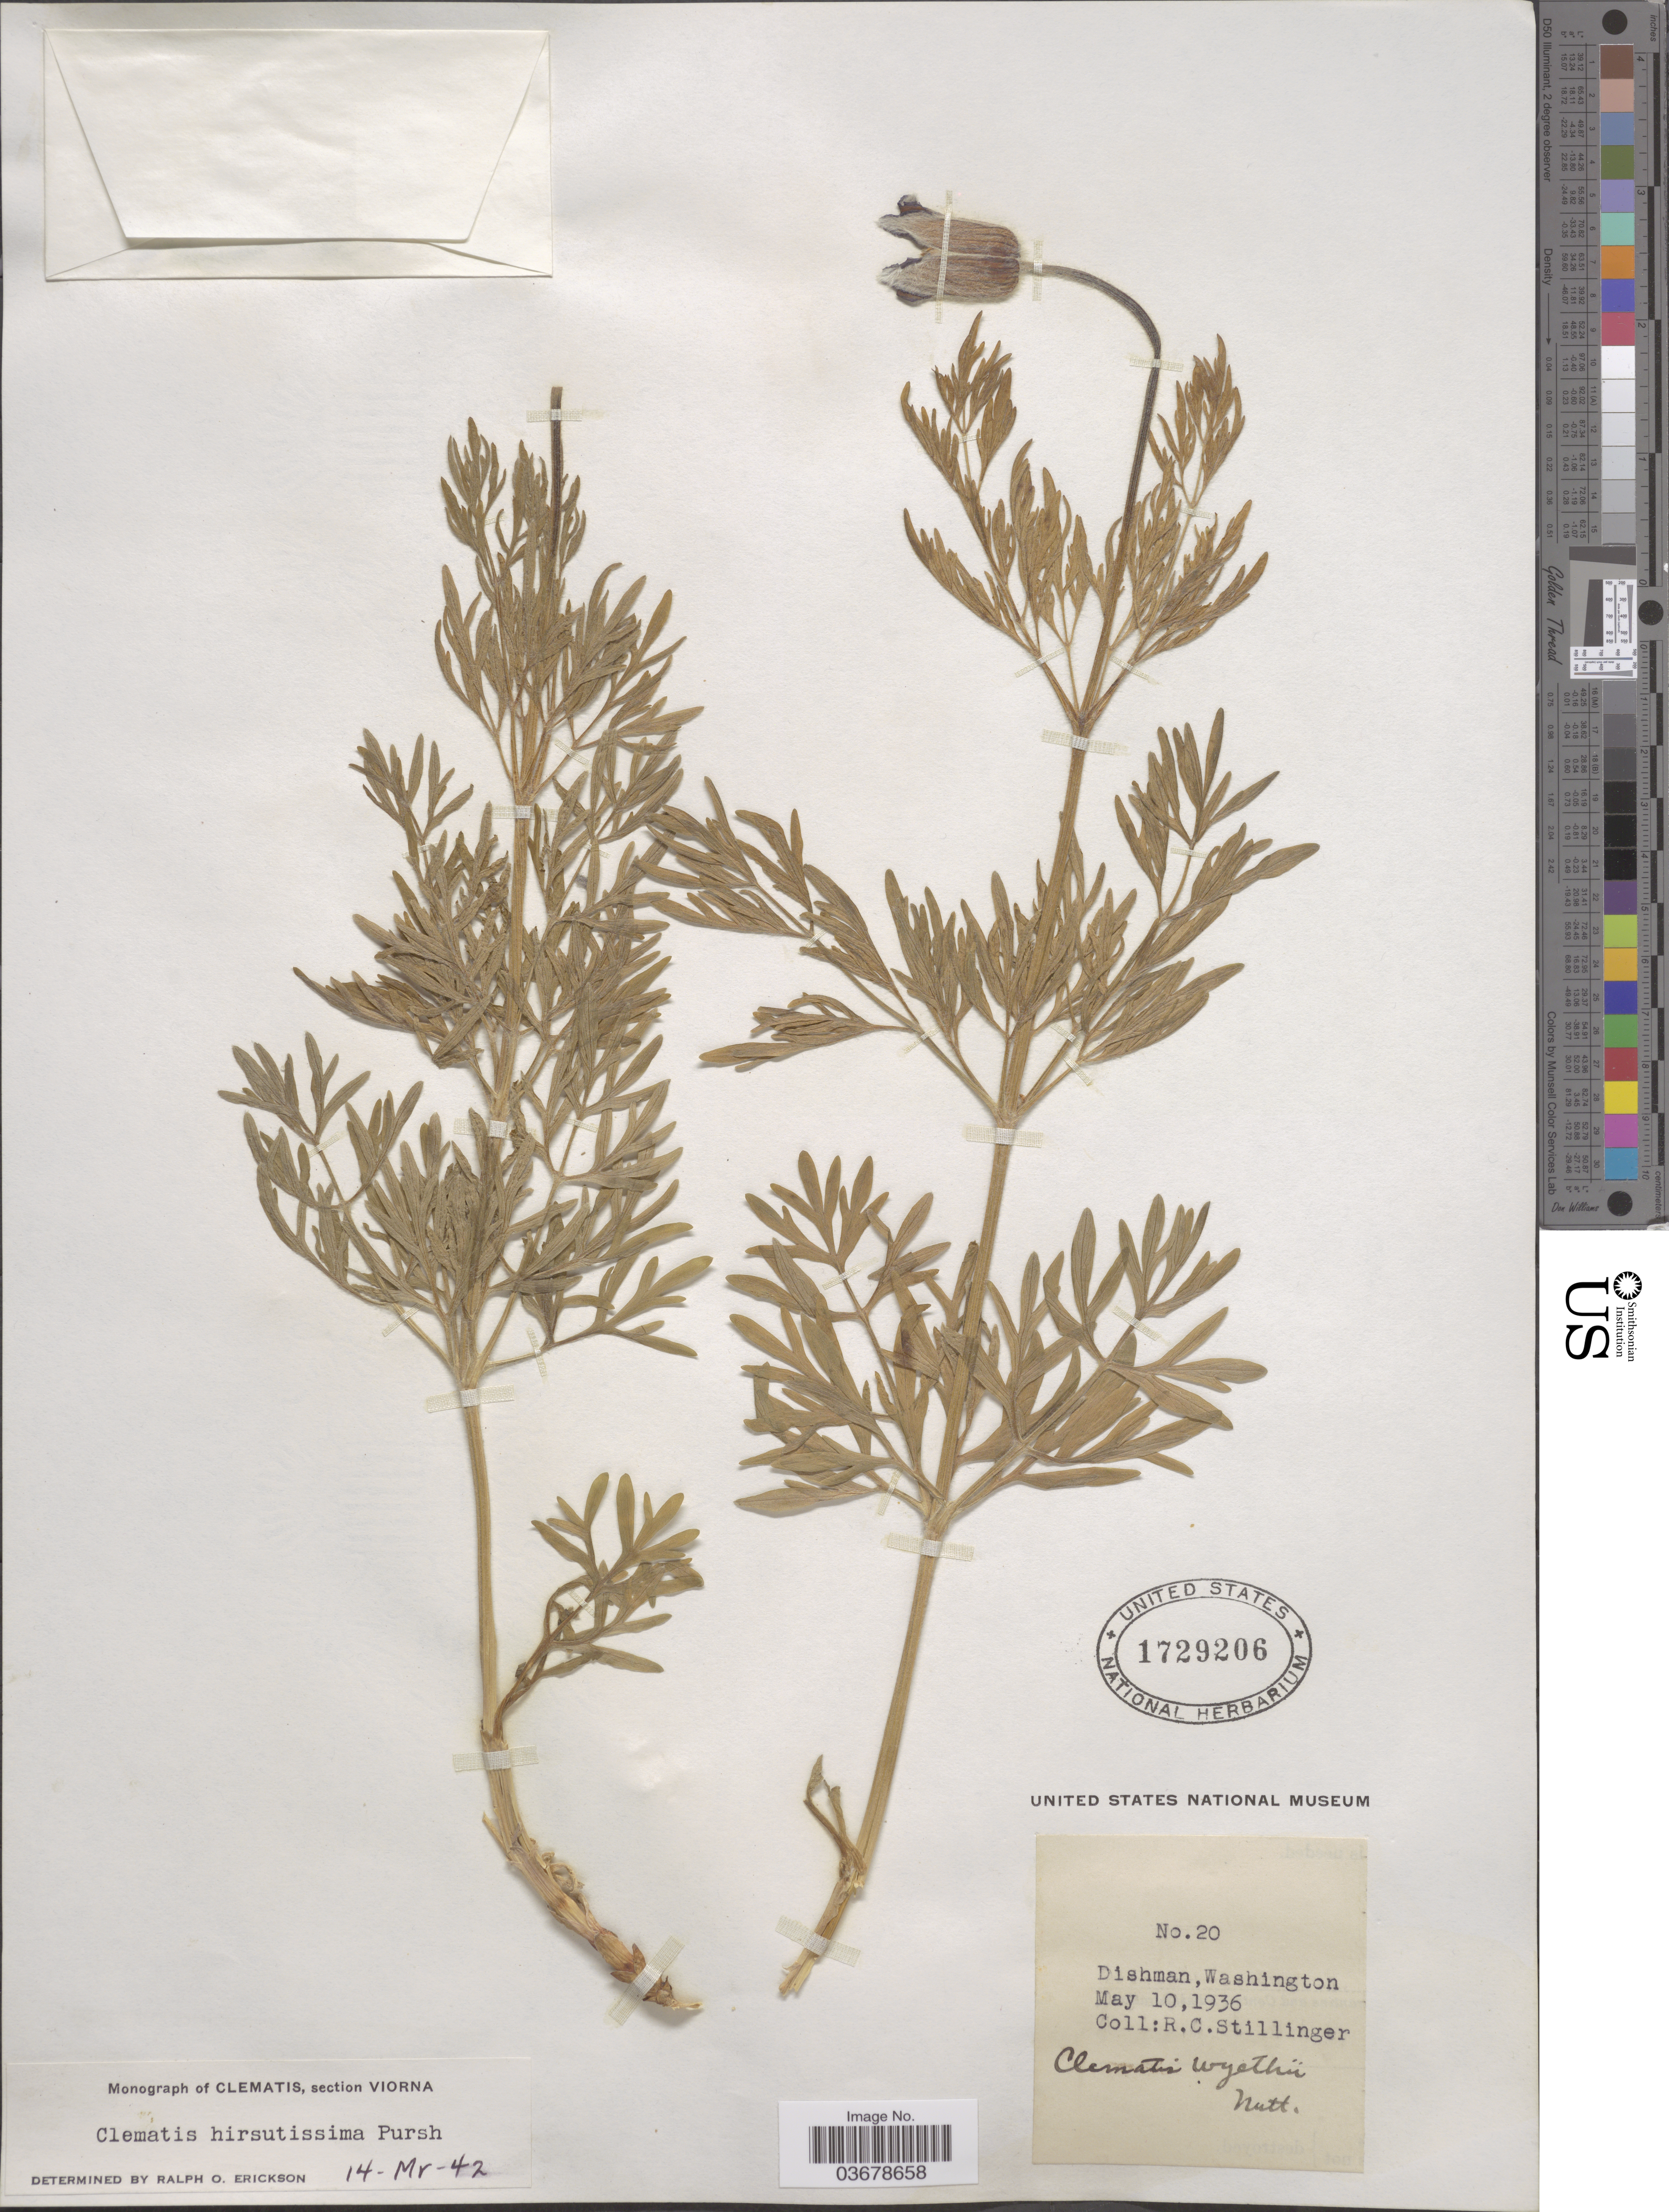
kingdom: Plantae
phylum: Tracheophyta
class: Magnoliopsida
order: Ranunculales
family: Ranunculaceae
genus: Clematis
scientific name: Clematis viorna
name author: L.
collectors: R. Stillinger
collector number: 20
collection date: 1936-05-10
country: United States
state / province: Washington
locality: Dishman.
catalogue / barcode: US 1729206